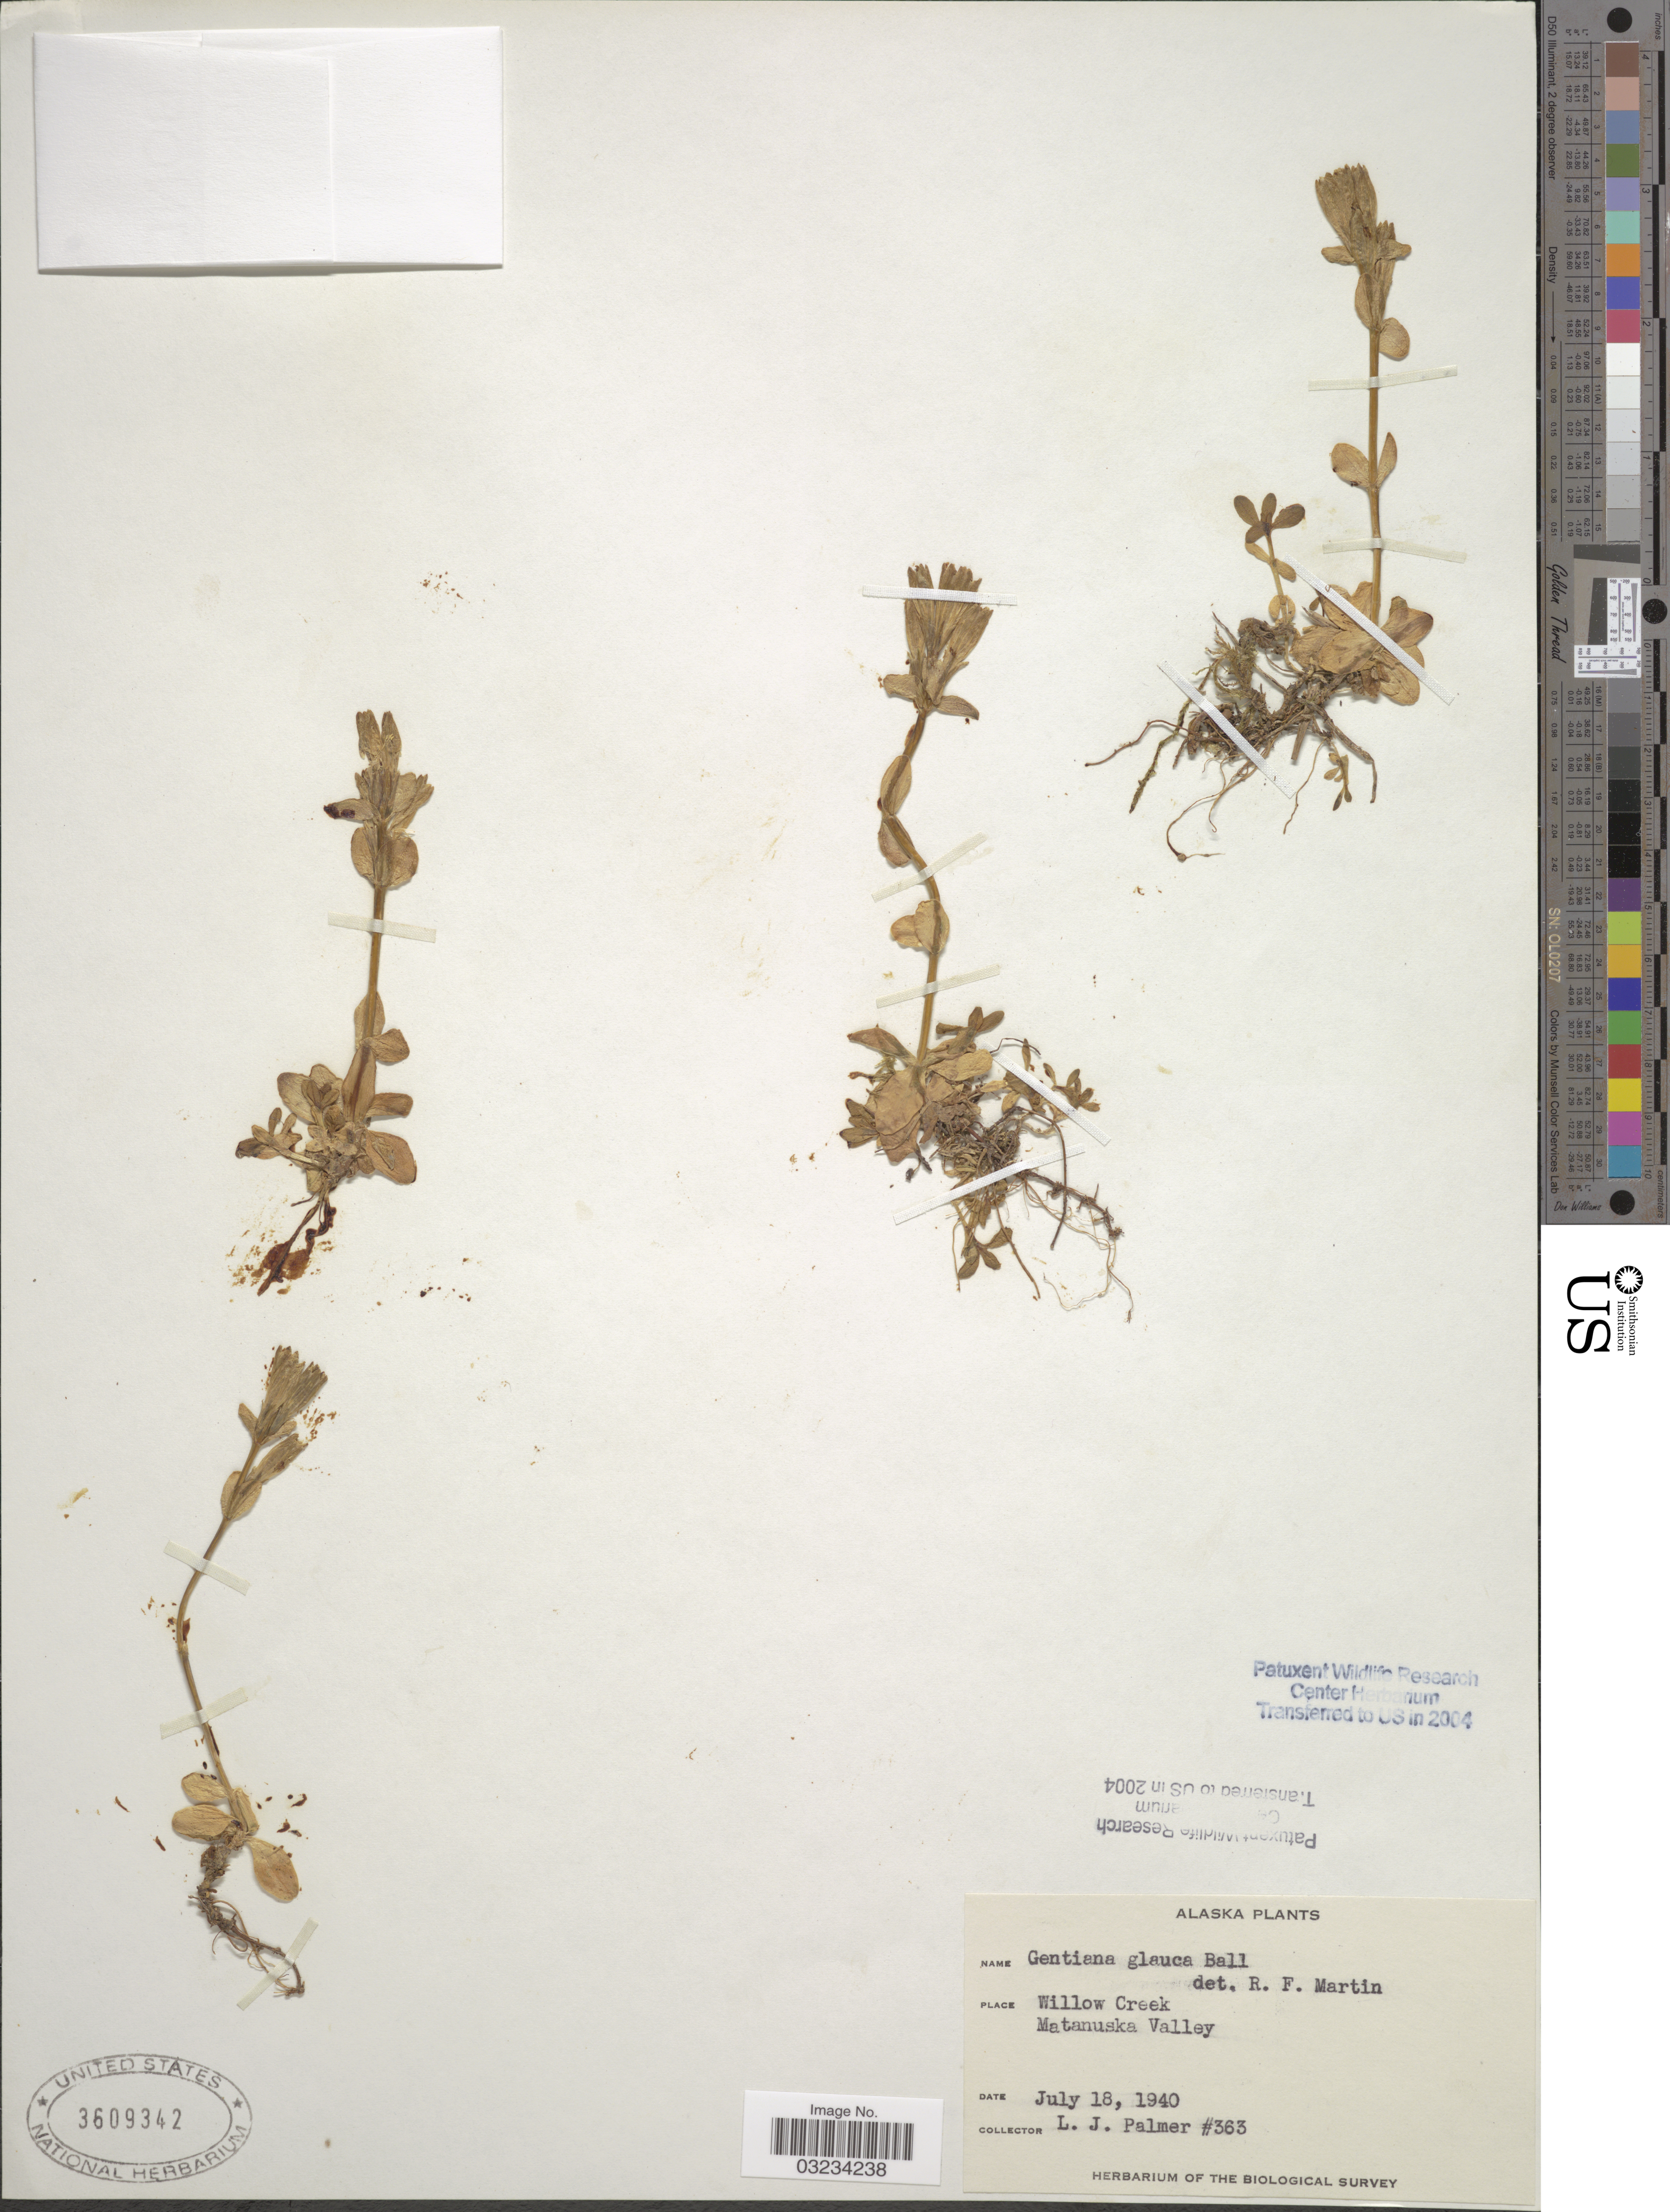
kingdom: Plantae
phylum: Tracheophyta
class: Magnoliopsida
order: Gentianales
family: Gentianaceae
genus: Gentiana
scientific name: Gentiana glauca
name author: Pall.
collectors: L. J. Palmer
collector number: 363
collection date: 1940-07-18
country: United States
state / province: Alaska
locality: Willow Creek, Matanuska Valley.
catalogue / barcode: US 3609342